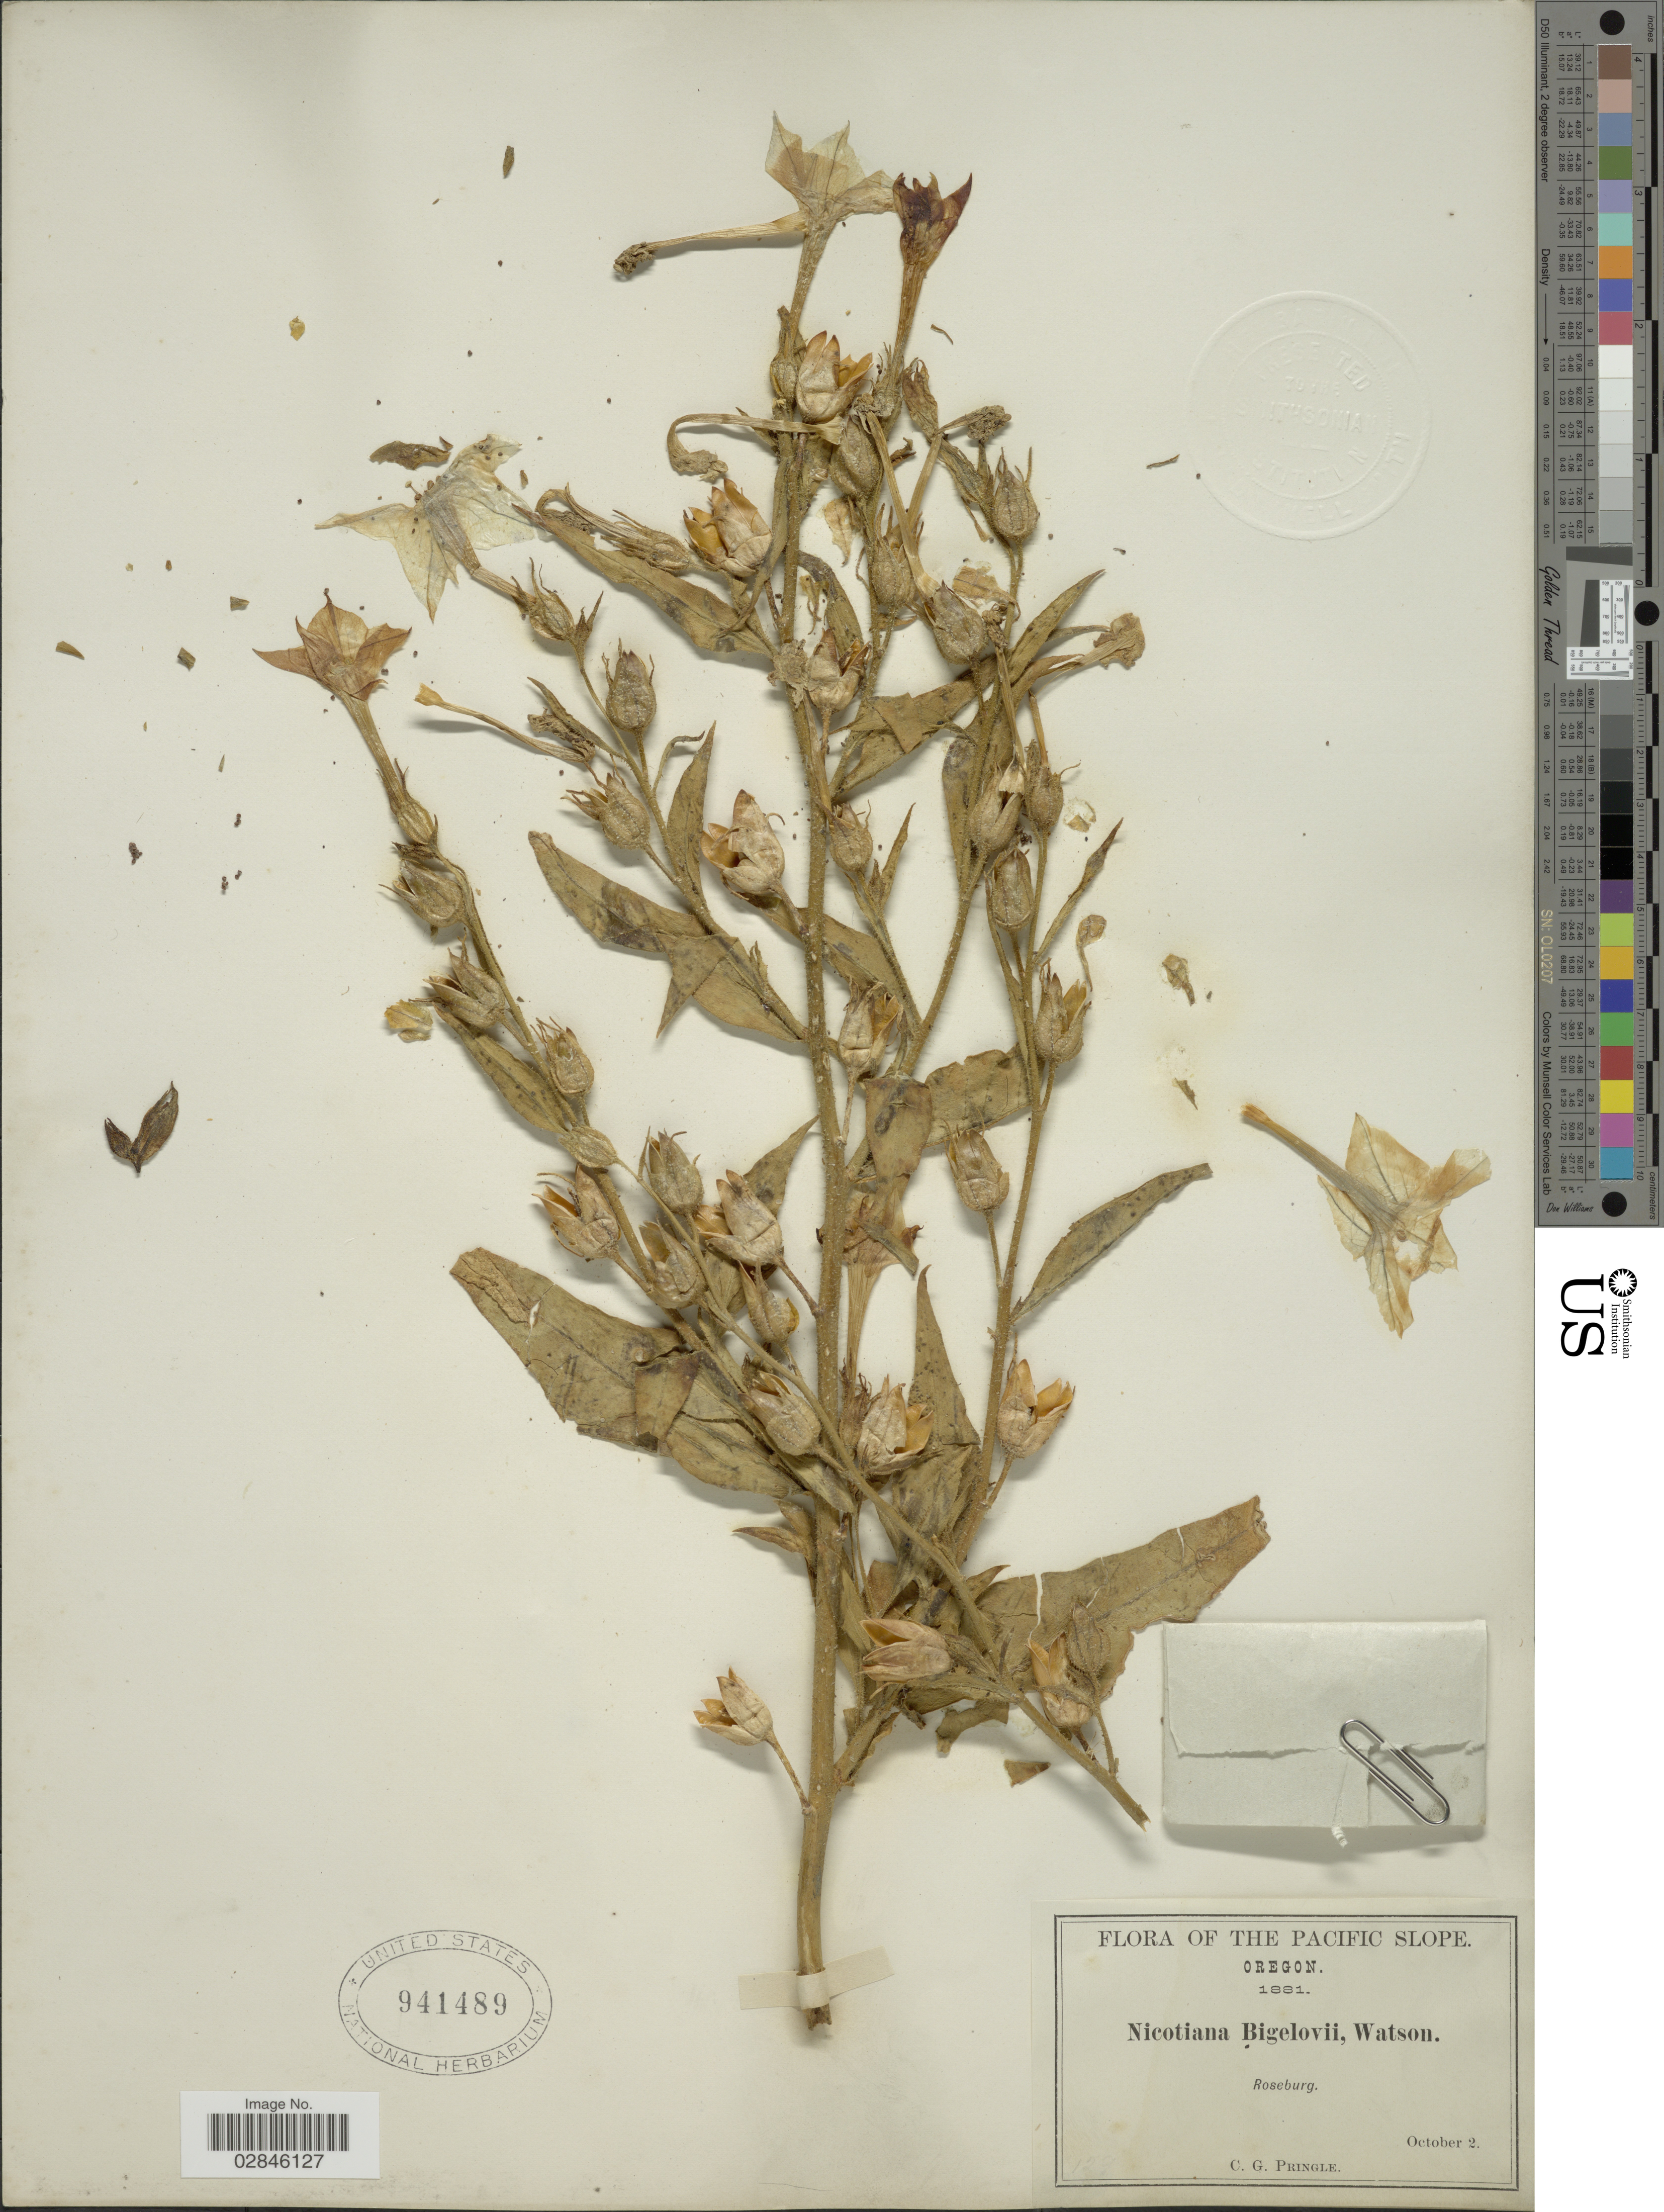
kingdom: Plantae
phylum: Tracheophyta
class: Magnoliopsida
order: Solanales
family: Solanaceae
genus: Nicotiana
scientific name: Nicotiana bigelovii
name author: S. Watson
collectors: C. G. Pringle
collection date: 1881-10-02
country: United States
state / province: Oregon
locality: The Pacific Slope. Roseburg.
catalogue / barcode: US 941489